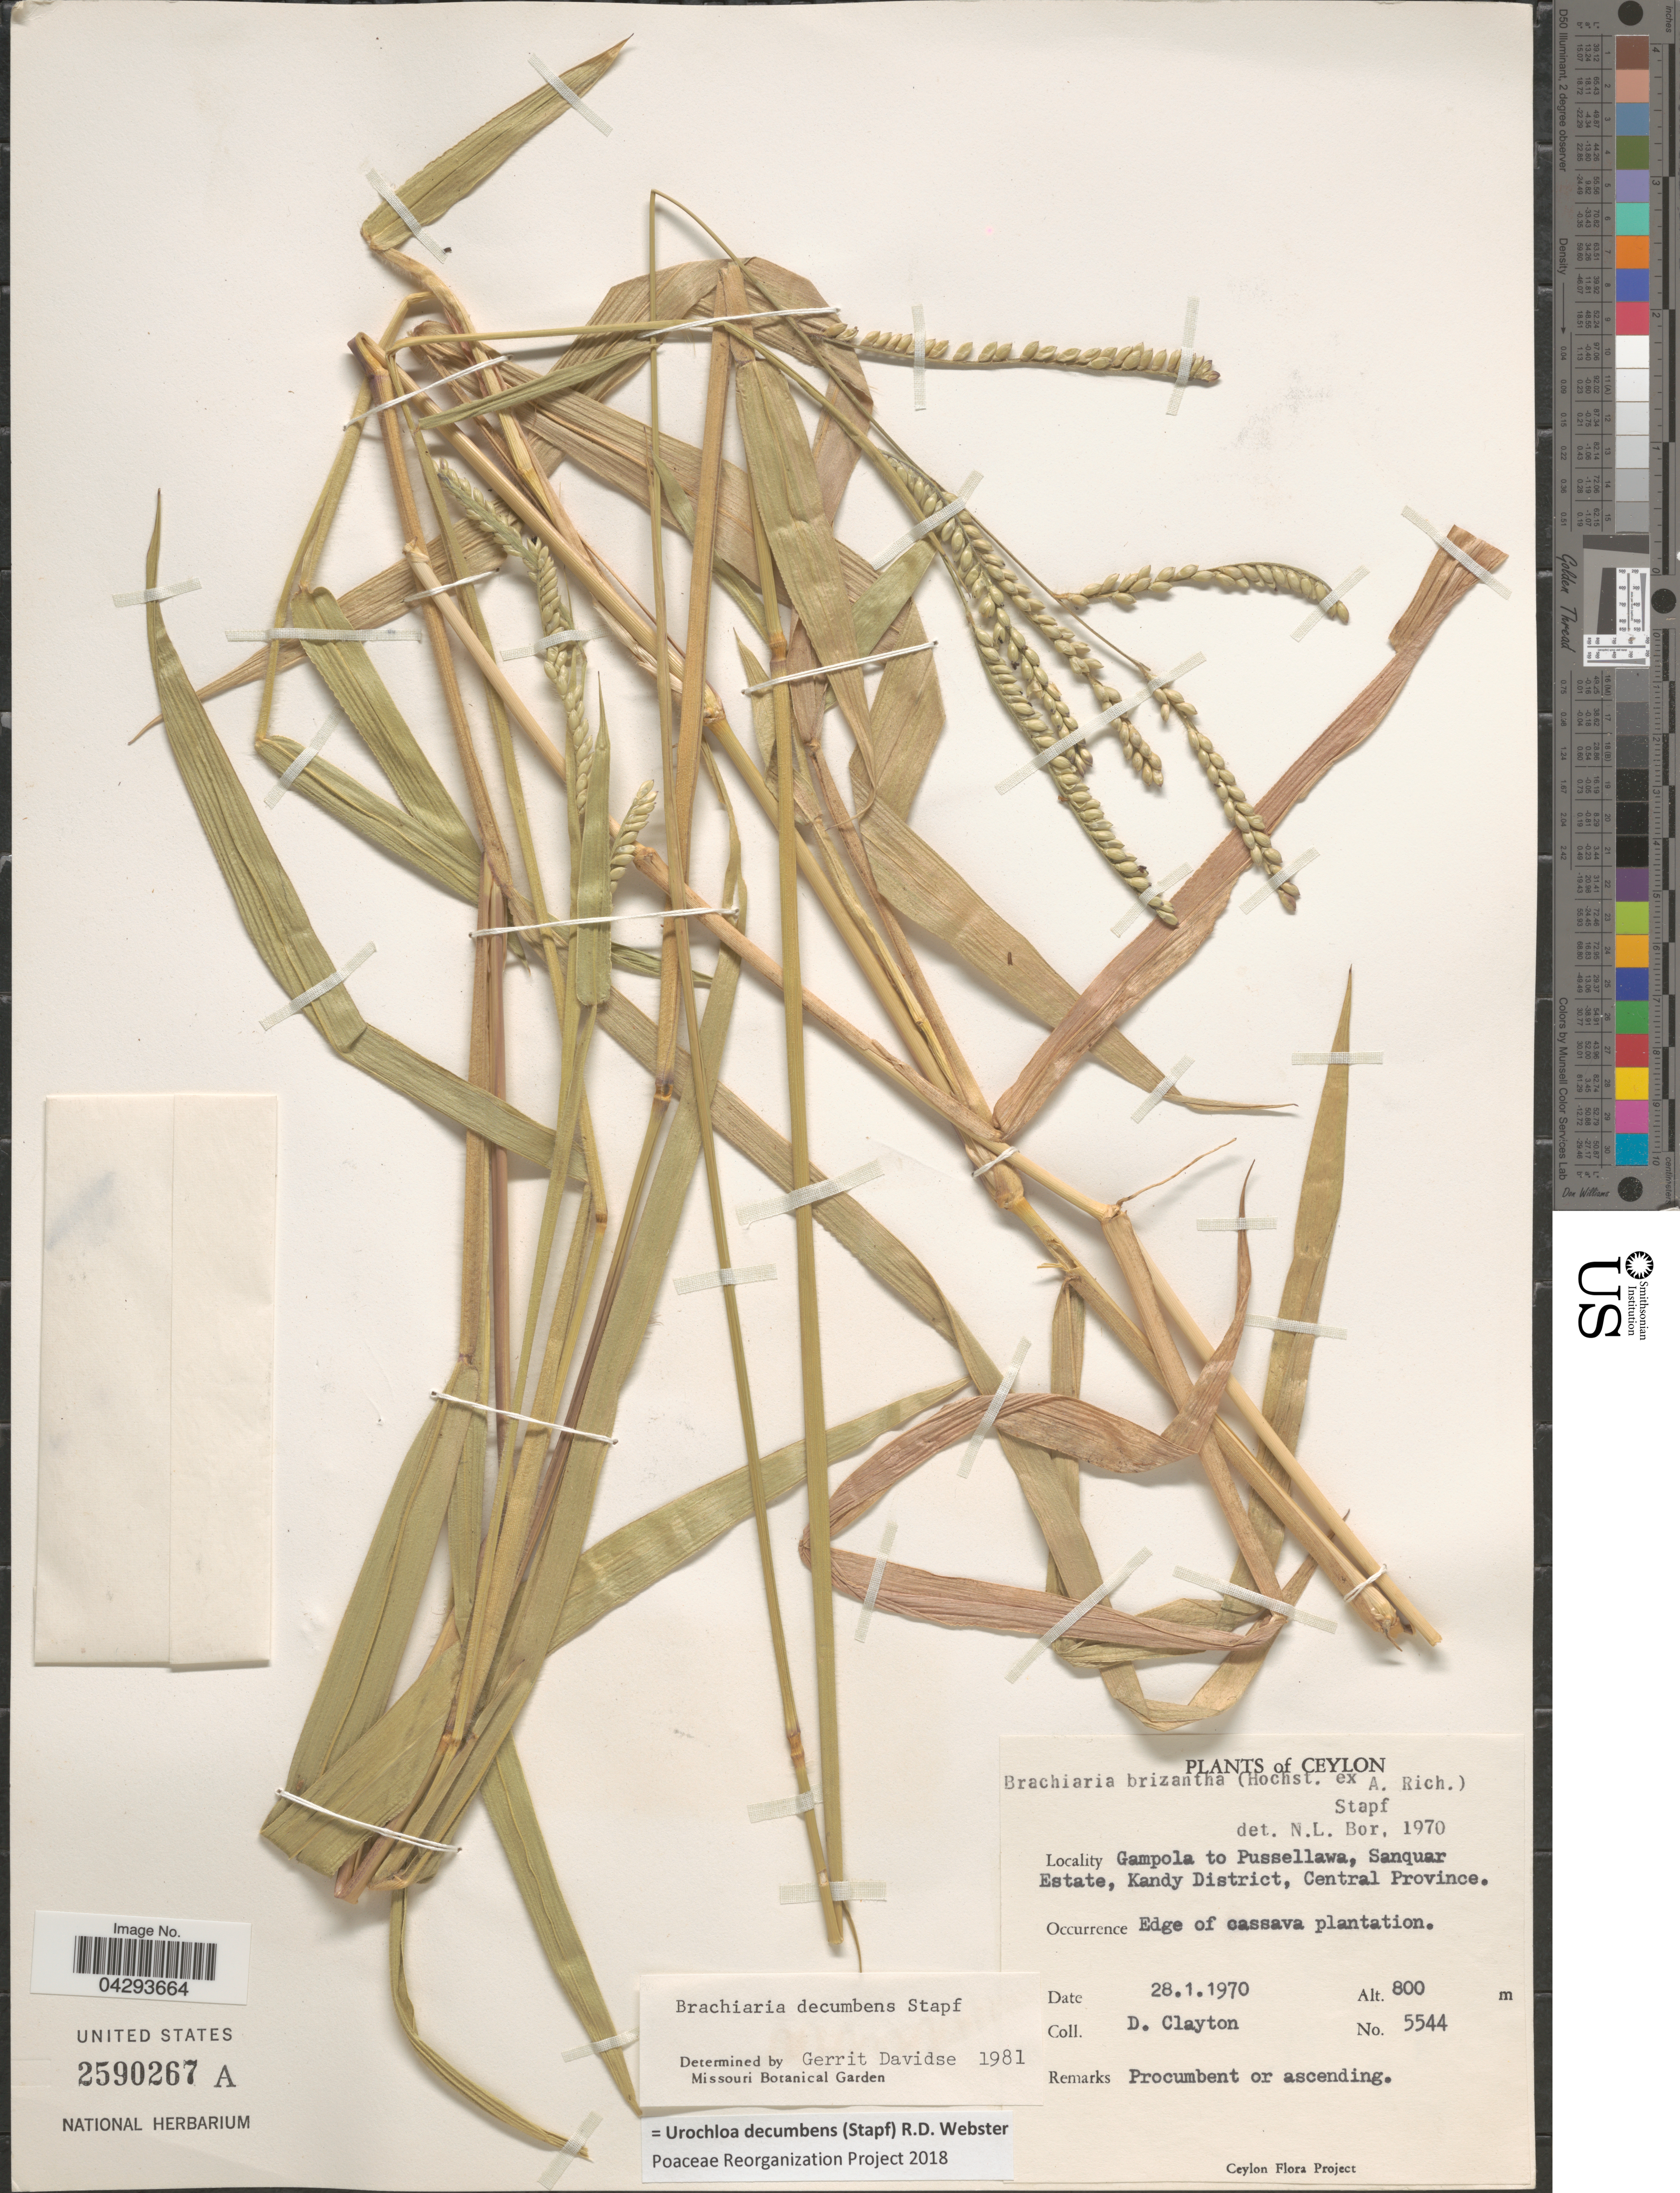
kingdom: Plantae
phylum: Tracheophyta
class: Liliopsida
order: Poales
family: Poaceae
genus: Urochloa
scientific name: Urochloa decumbens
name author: (Stapf) R.D. Webster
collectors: D. Clayton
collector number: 5544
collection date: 1970-01-28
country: Sri Lanka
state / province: Central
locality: Ceylon. Gampola to Pussellawa, Sanquar Estate, Kandy District.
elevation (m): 800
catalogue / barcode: US 2590267A